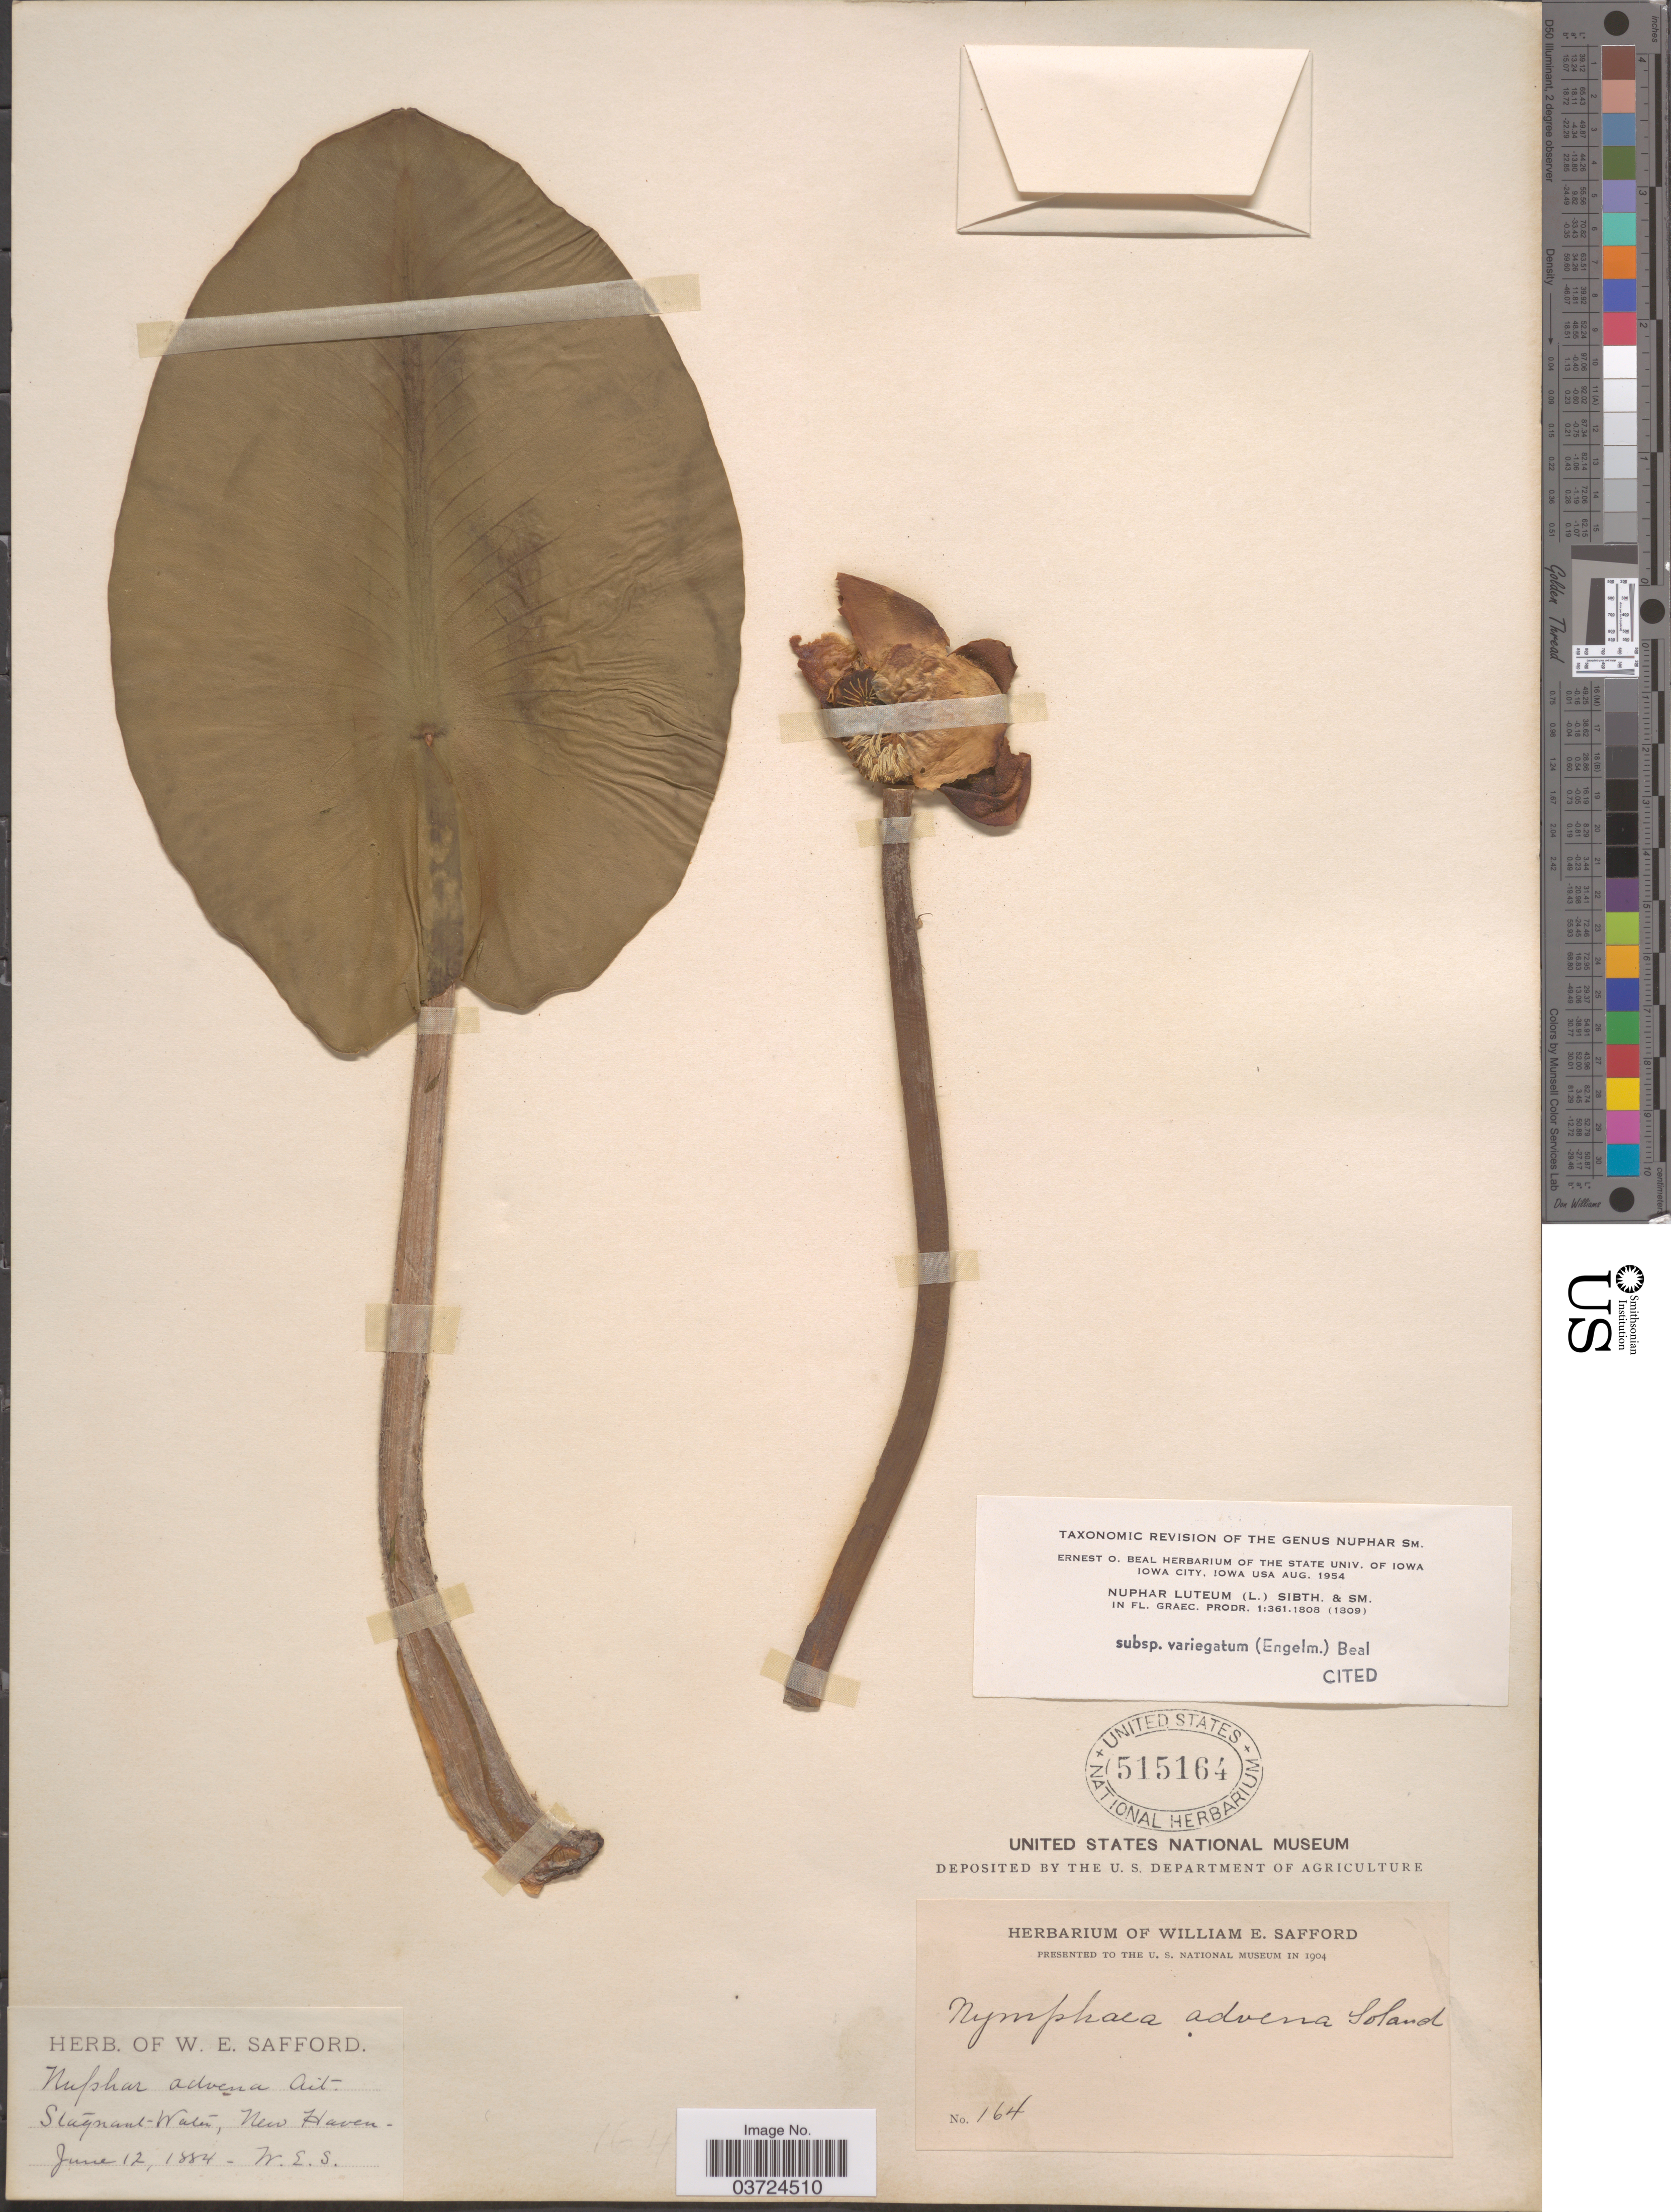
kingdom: Plantae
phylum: Tracheophyta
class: Magnoliopsida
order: Nymphaeales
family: Nymphaeaceae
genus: Nuphar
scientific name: Nuphar lutea subsp. variegata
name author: (Engelm. ex Durand) E.O. Beal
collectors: W. E. Safford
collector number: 164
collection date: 1884-06-12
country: United States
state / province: Connecticut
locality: Stagnant Water, New Haven.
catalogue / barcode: US 515164